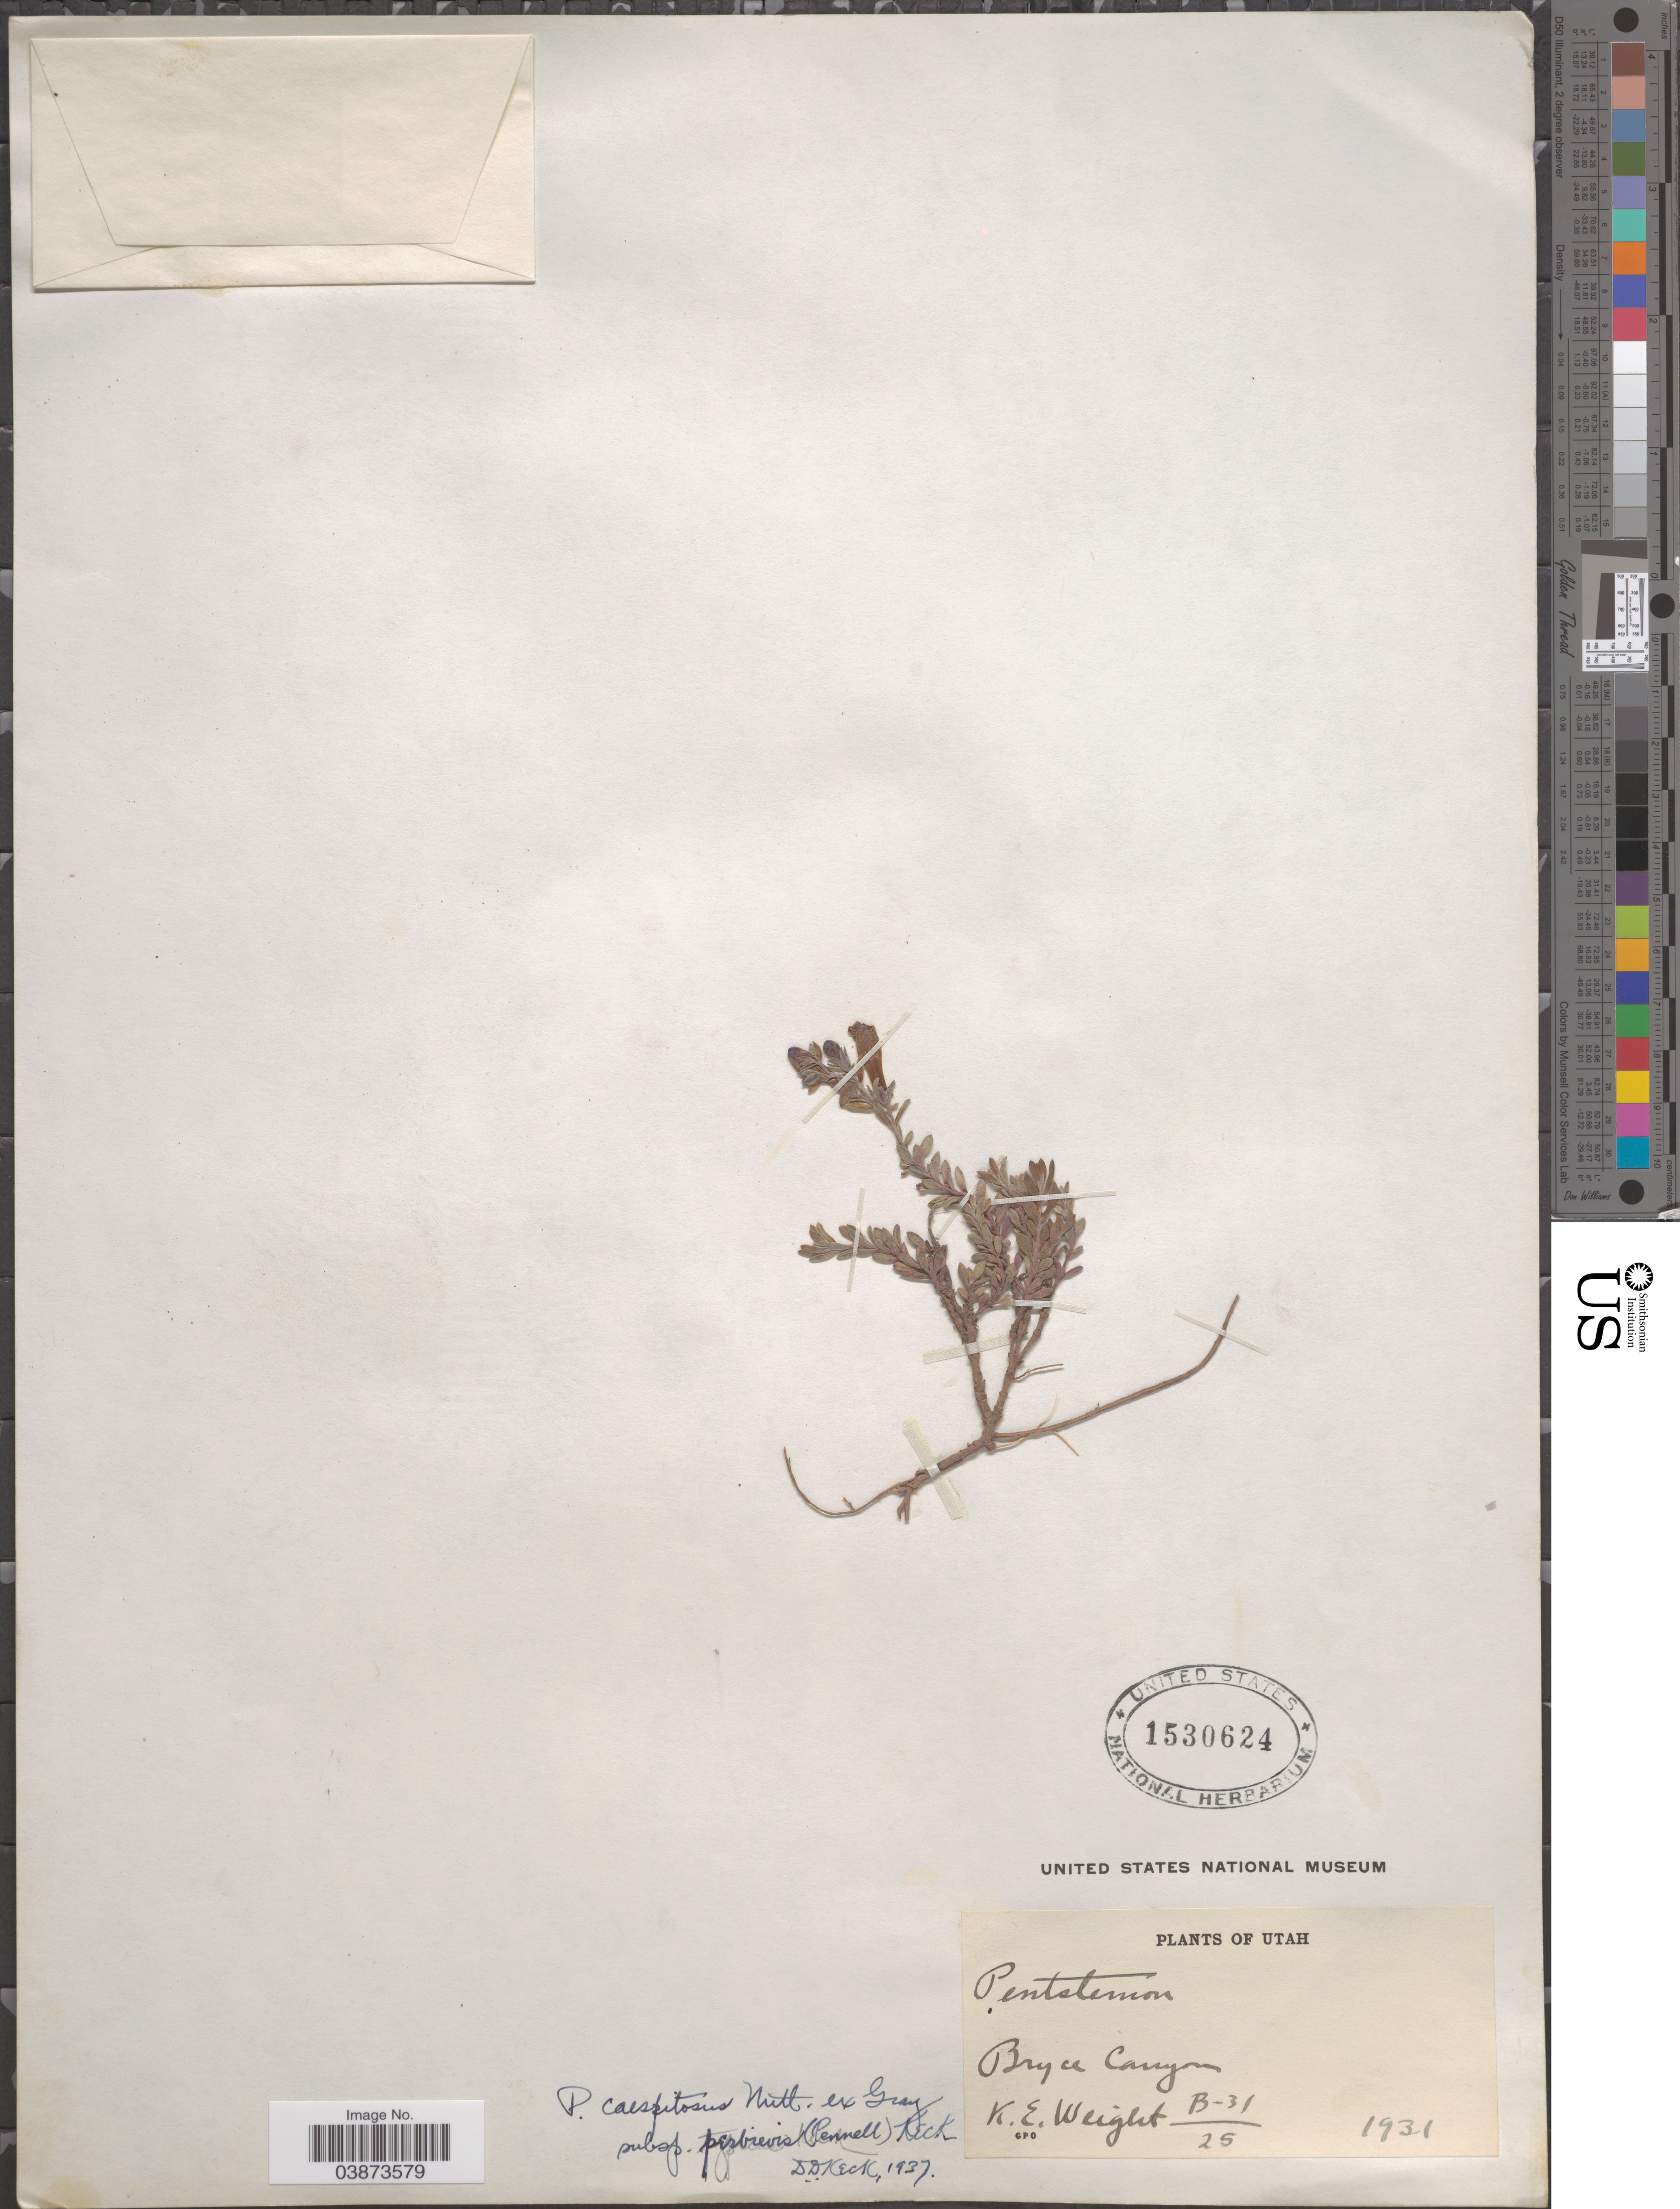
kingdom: Plantae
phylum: Tracheophyta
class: Magnoliopsida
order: Lamiales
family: Plantaginaceae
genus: Penstemon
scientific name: Penstemon caespitosus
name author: Nutt. ex A. Gray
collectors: K. Weight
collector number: B-31/25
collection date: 1931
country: United States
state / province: Utah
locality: Bryce Canyon.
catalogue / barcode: US 1530624